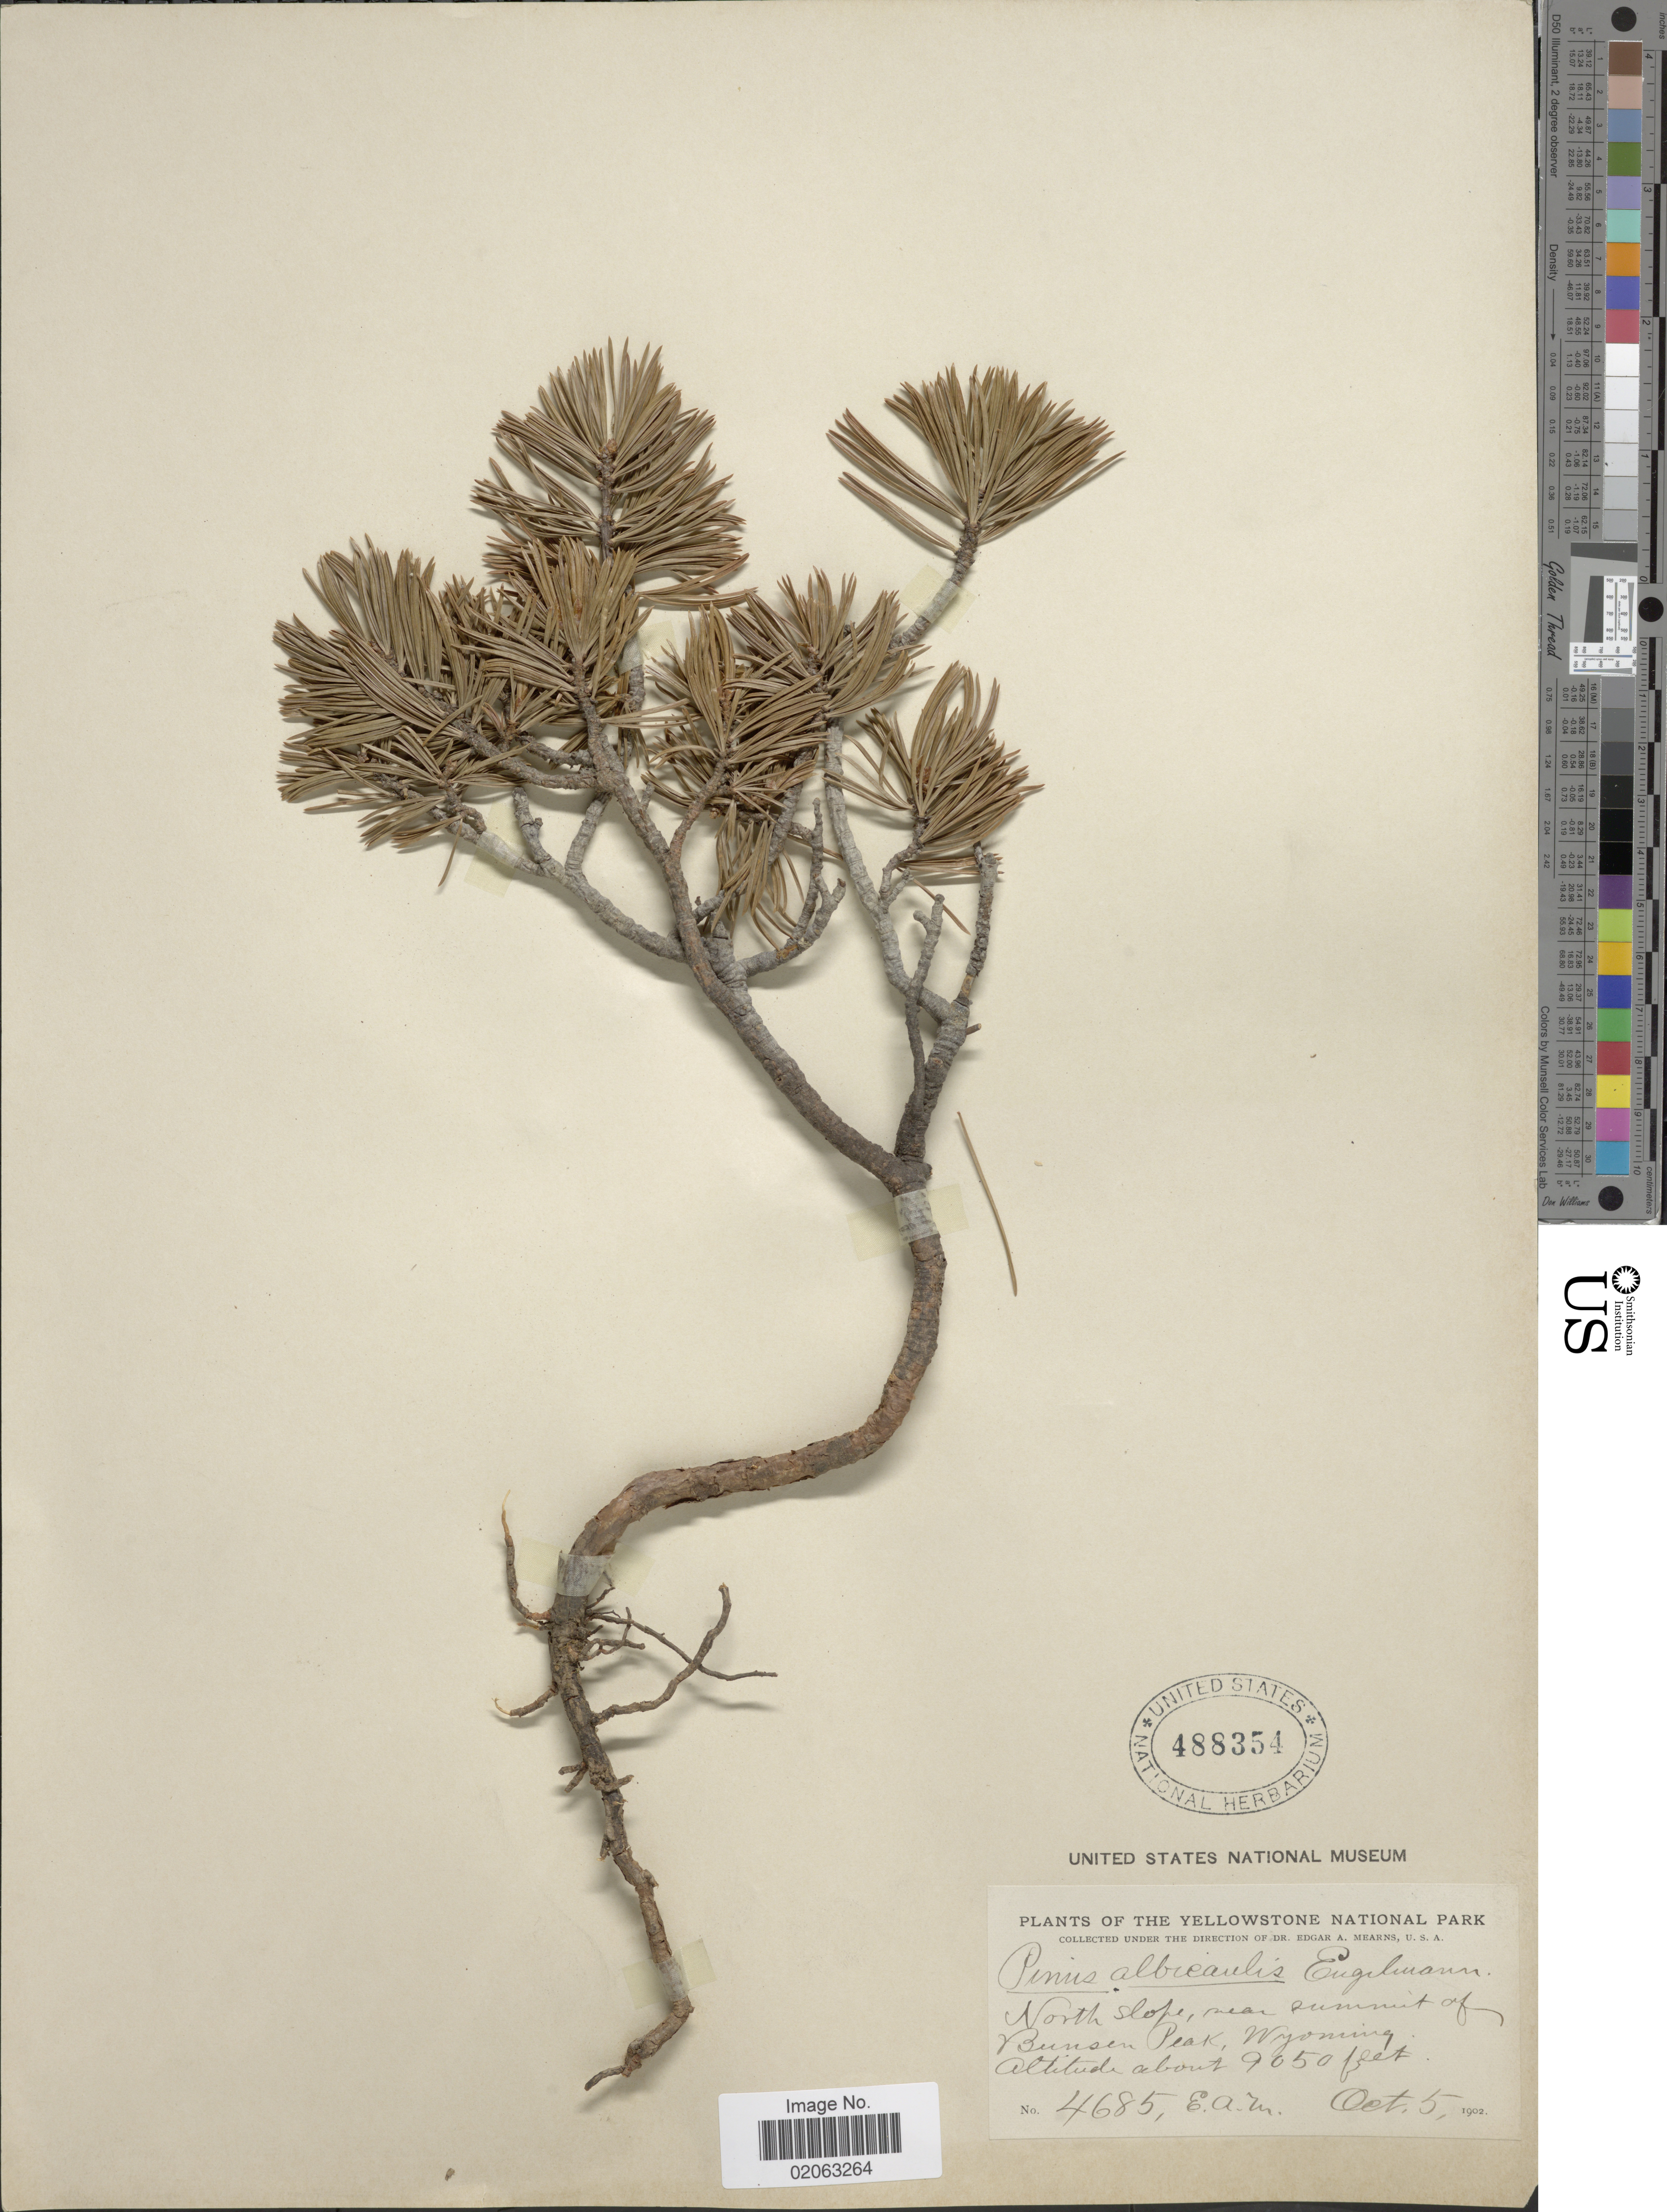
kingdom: Plantae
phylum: Tracheophyta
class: Pinopsida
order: Pinales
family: Pinaceae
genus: Pinus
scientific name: Pinus albicaulis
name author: Engelm.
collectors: E. A. Mearns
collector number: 4685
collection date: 1902-10-05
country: United States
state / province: Wyoming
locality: The Yellowstone National Park, North slope, near summit of Bunsen Peak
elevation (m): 2758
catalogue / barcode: US 488354